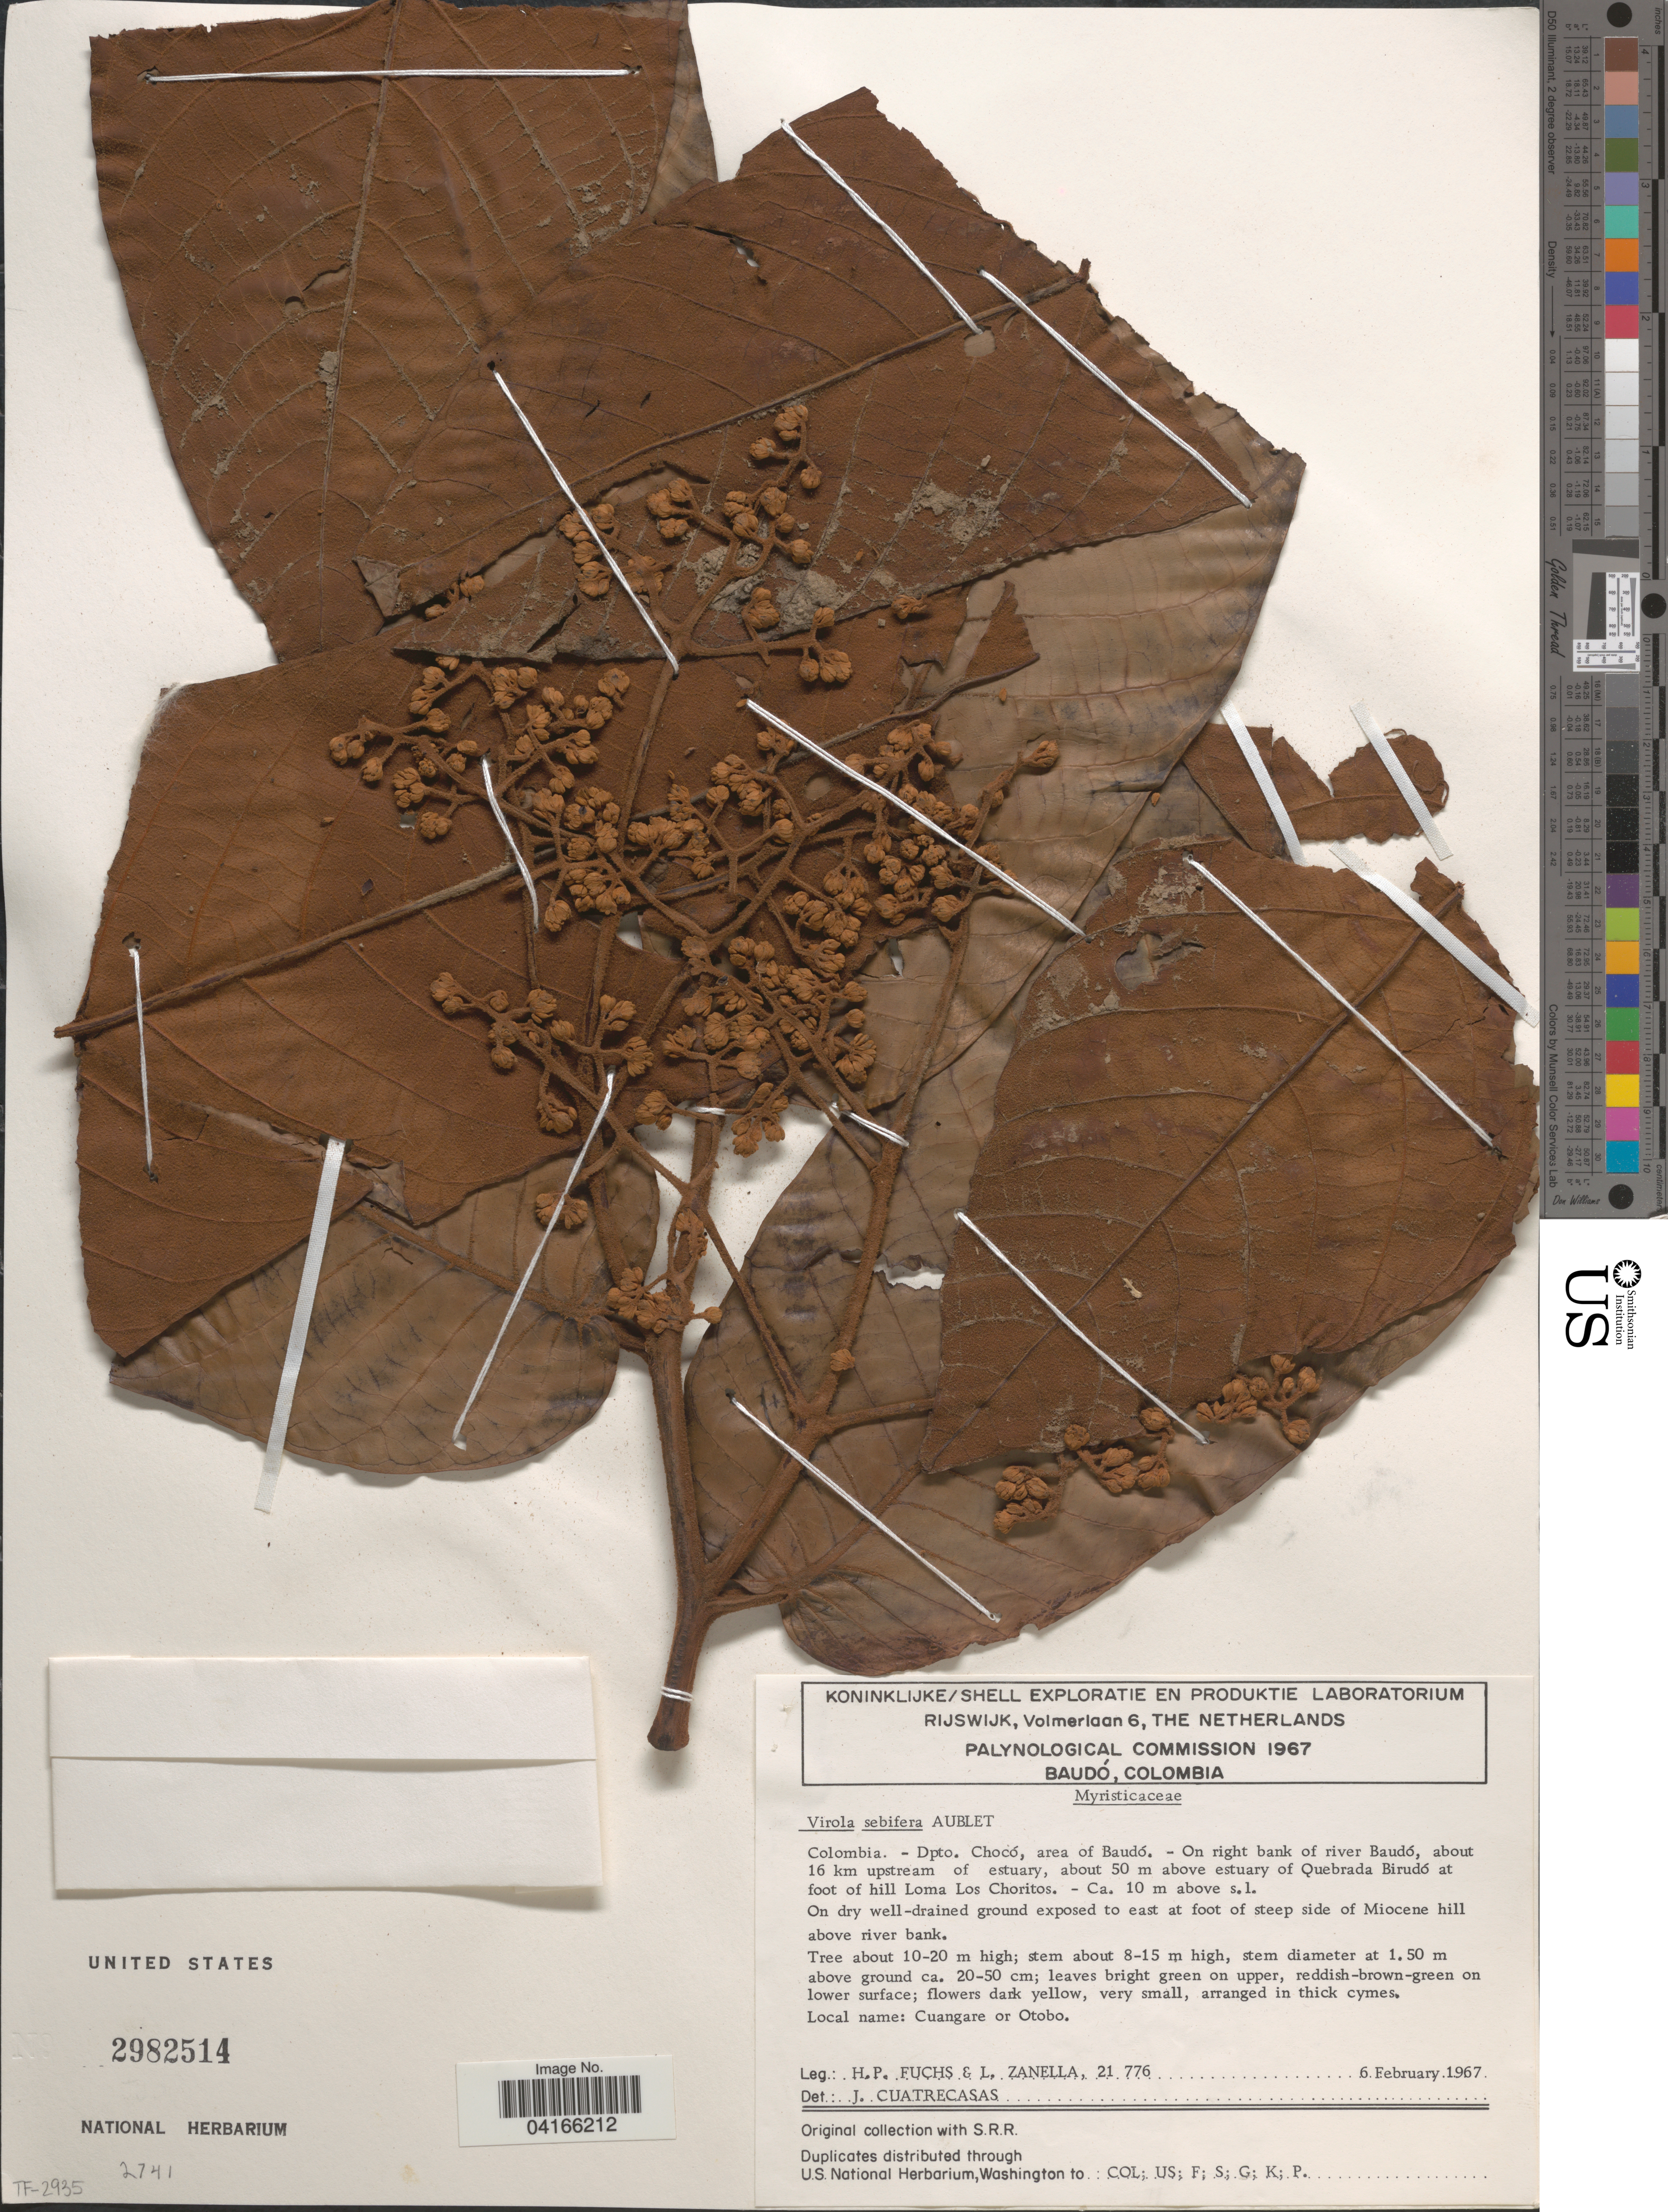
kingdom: Plantae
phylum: Tracheophyta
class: Magnoliopsida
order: Magnoliales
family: Myristicaceae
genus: Virola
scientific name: Virola sebifera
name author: Aubl.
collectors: H. P. Fuchs & L. Zanella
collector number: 21776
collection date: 1967-02-06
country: Colombia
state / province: Chocó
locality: Koninklijke/Shell Exploratie en Produktie Laboratorium. Area of Baudó. - On right bank of river Baudó, about 16 km upstream of estuary, about 50 m above estuary of Quebrada Birudó at foot of hill Loma Los Choritos.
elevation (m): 10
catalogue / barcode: US 2982514